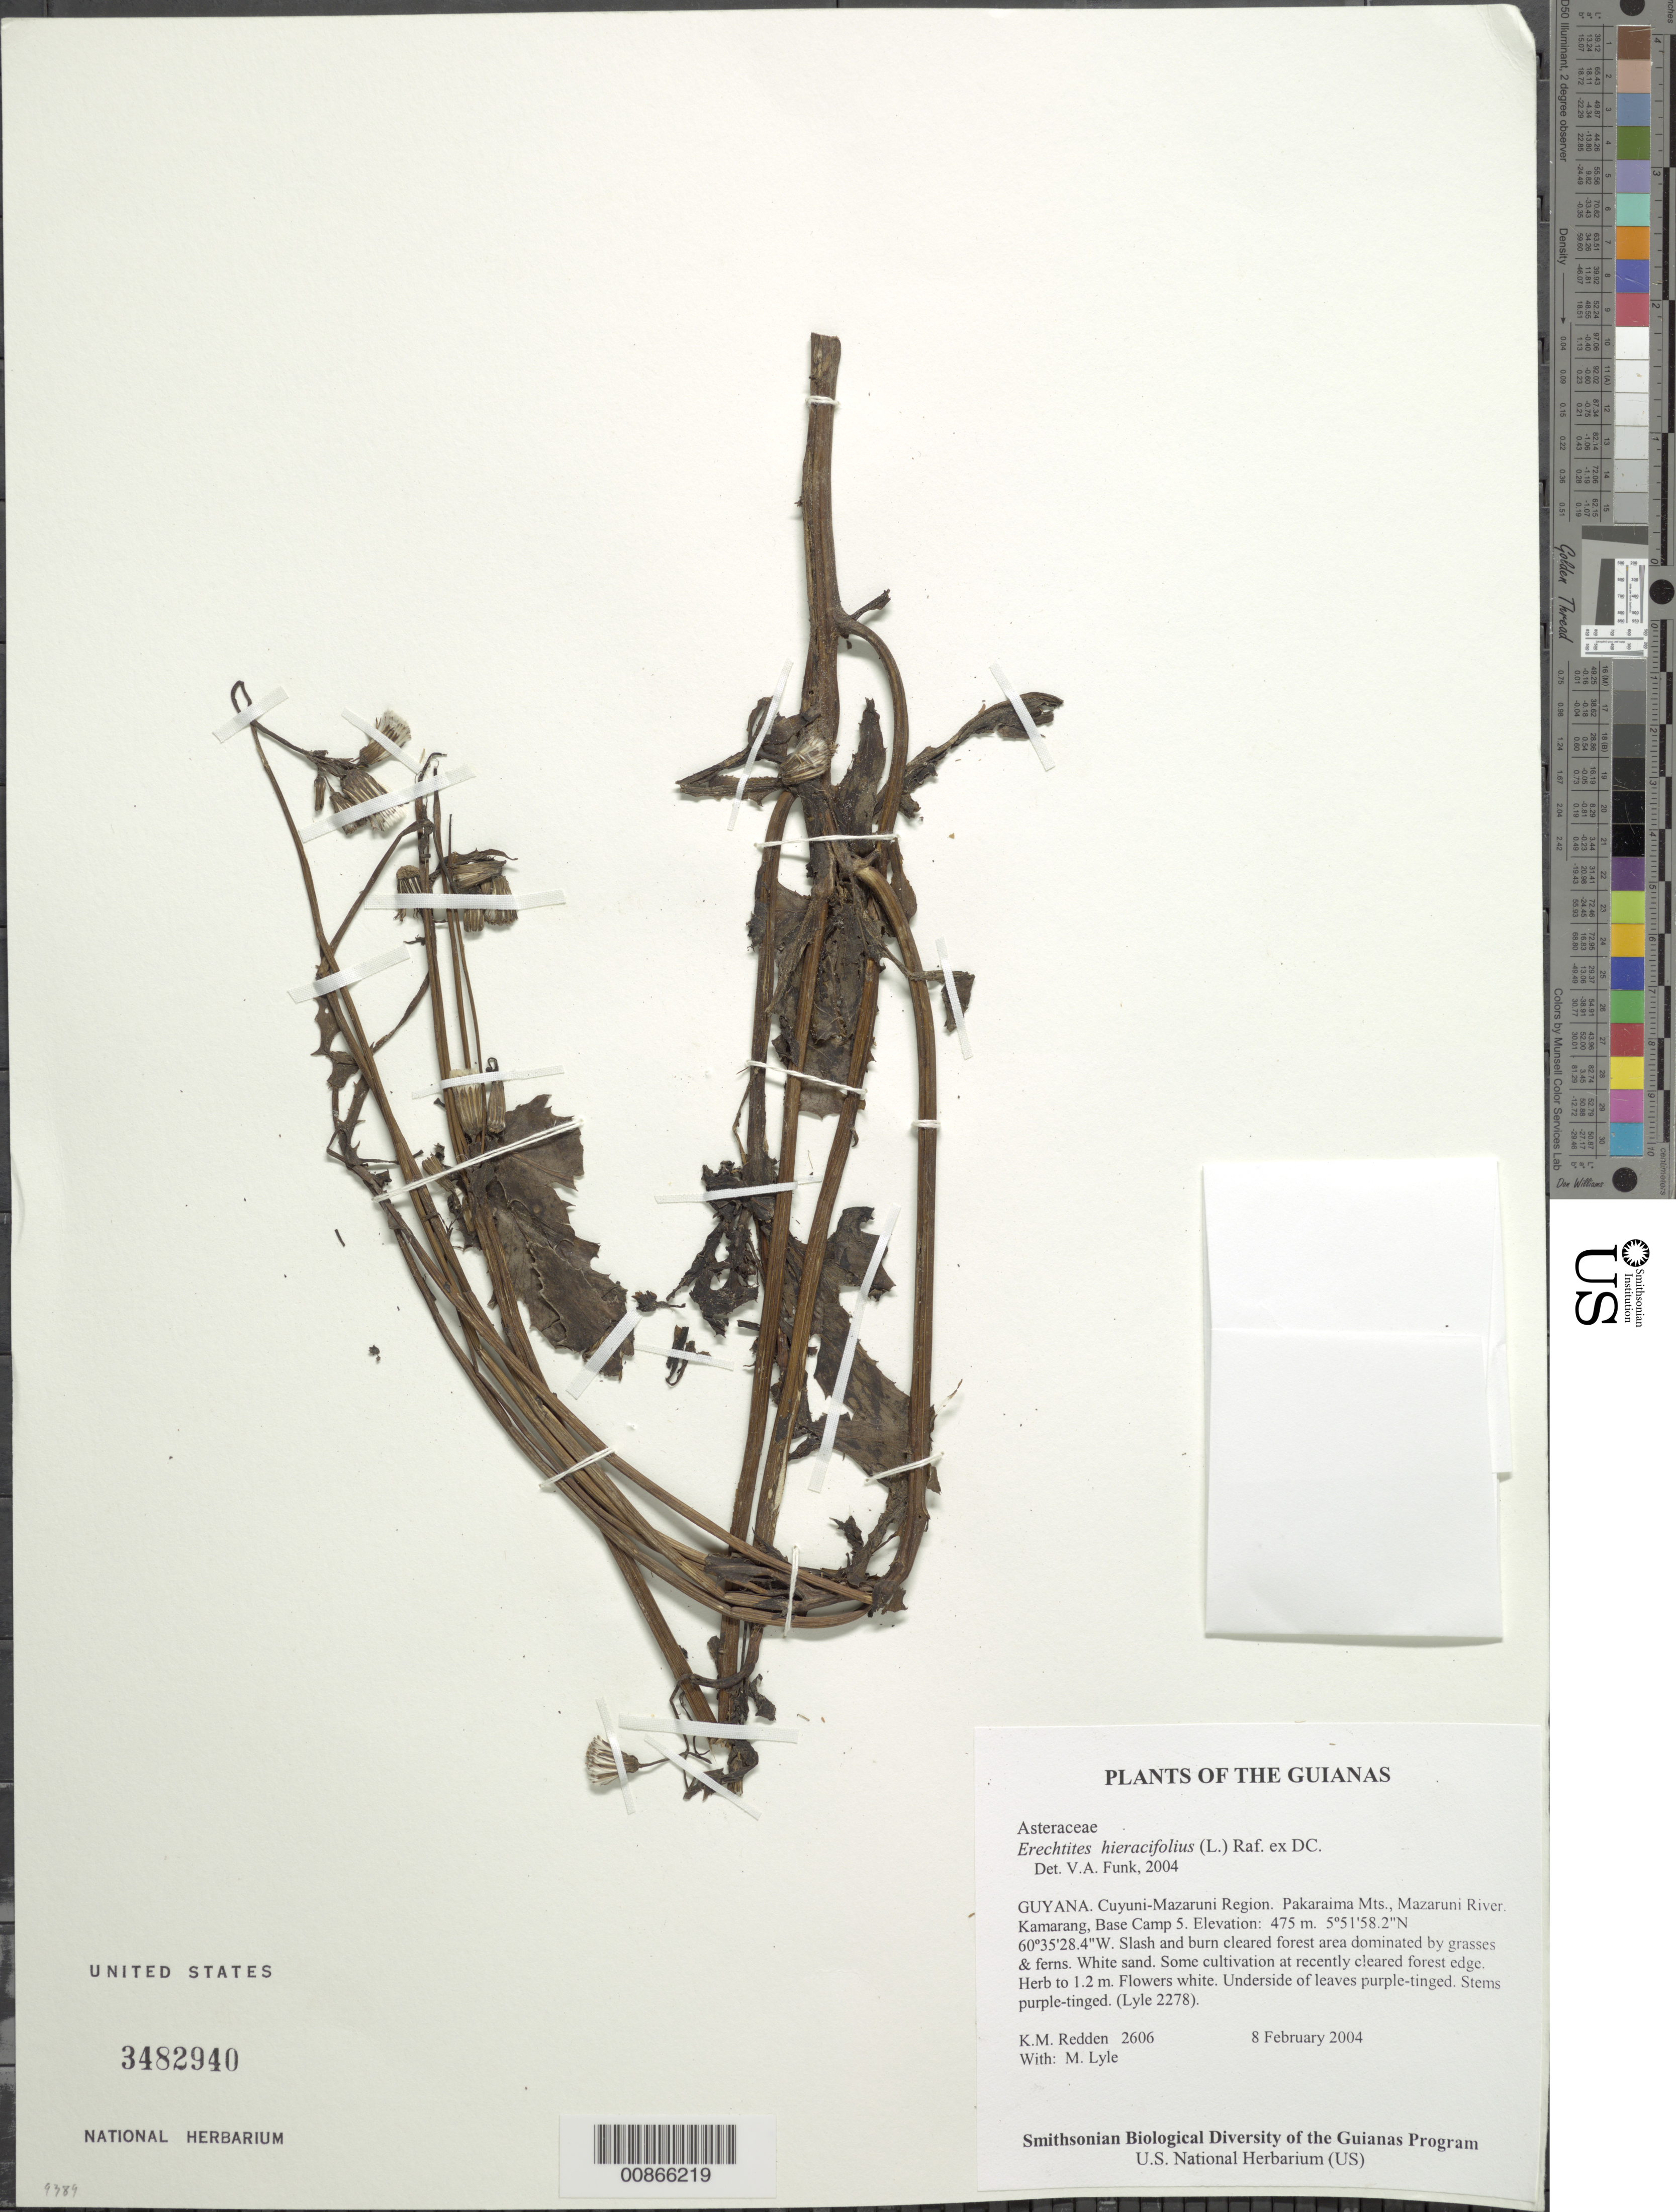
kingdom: Plantae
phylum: Tracheophyta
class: Magnoliopsida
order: Asterales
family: Asteraceae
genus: Erechtites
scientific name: Erechtites hieraciifolius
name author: (L.) Raf. ex DC.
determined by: Funk, Vicki A., (BOT), Smithsonian Institution - National Museum of Natural History (UNITED STATES)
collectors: K. M. Redden & M. Lyle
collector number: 2606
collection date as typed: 8 February 2004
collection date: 2004-02-08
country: Guyana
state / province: Cuyuni-Mazaruni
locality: Pakaraima Mts., Mazaruni River. Kamarang, Base Camp 5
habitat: Slash and burn cleared forest area dominated by grasses & ferns. White sand. Some cultivation at recently cleared forest edge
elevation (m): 475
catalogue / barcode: US 3482940